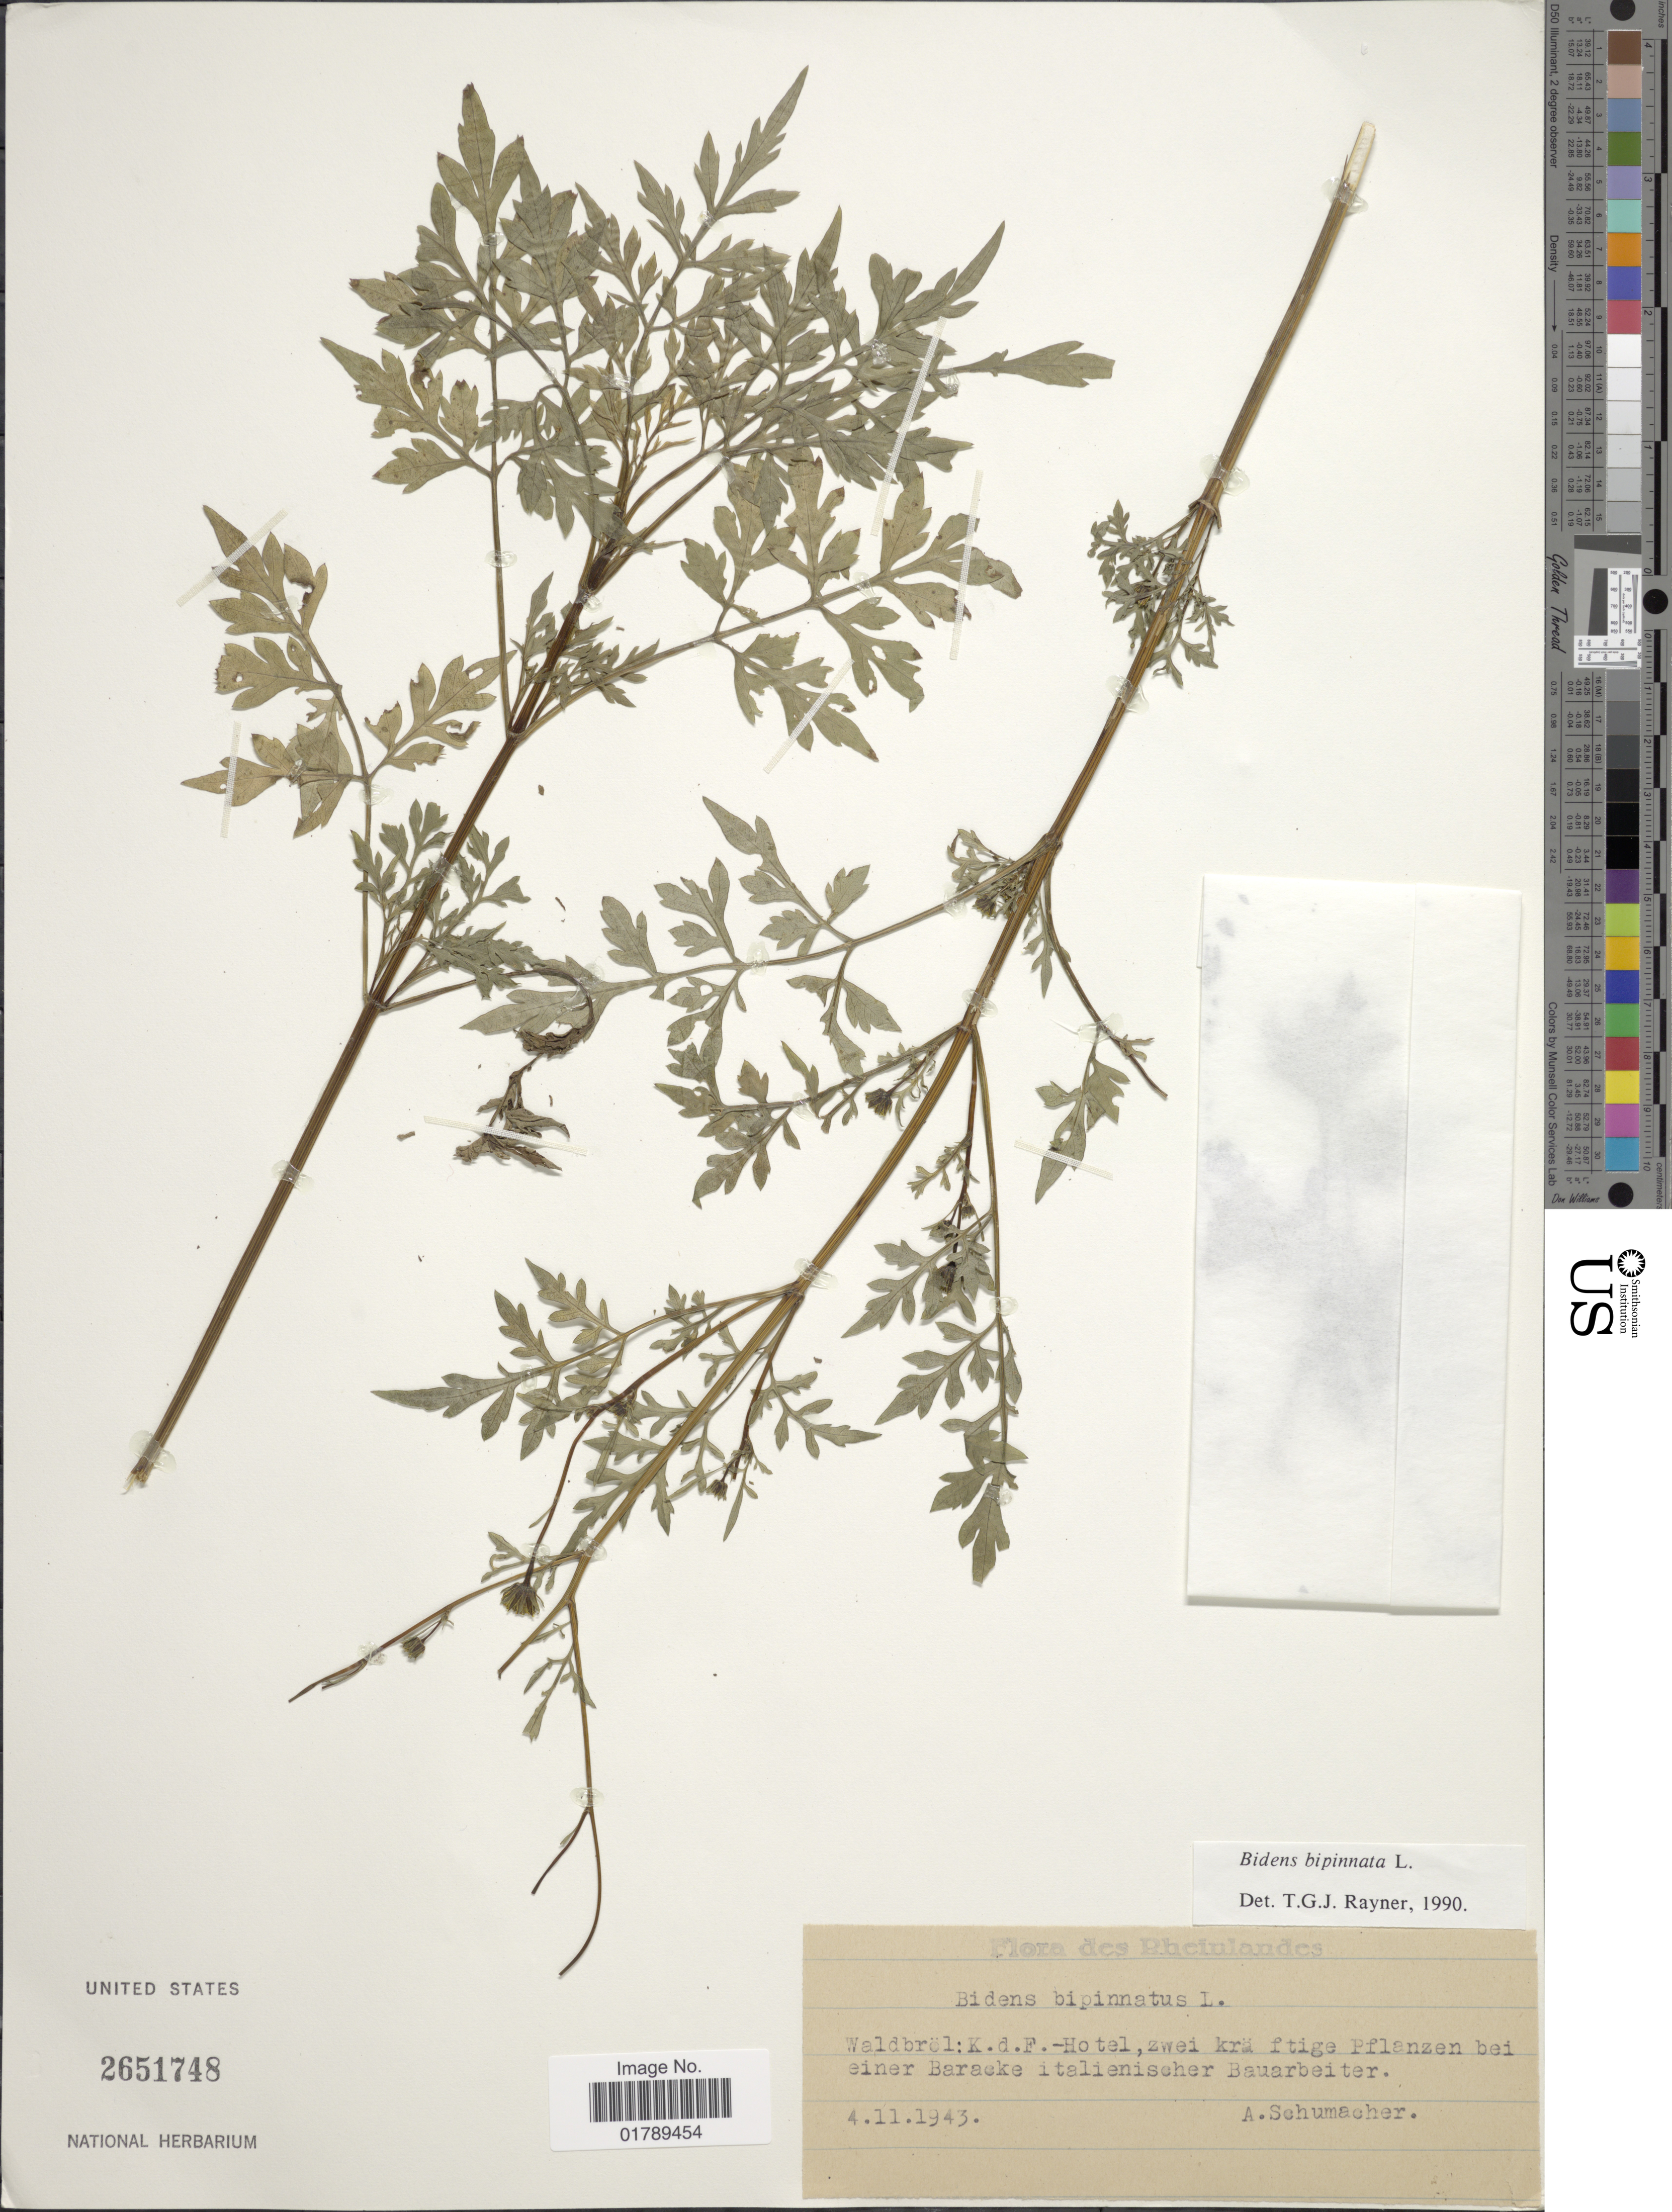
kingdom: Plantae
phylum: Tracheophyta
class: Magnoliopsida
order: Asterales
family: Asteraceae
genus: Bidens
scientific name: Bidens bipinnata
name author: L.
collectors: A. Schumacher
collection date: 1943-11-04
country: Germany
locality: Rheinlandes. Waldbrol: K.d.F.-Hotel, zwei kra ftige Pflanzen bei einer Baracke italienischer Bauarbeiter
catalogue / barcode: US 2651748